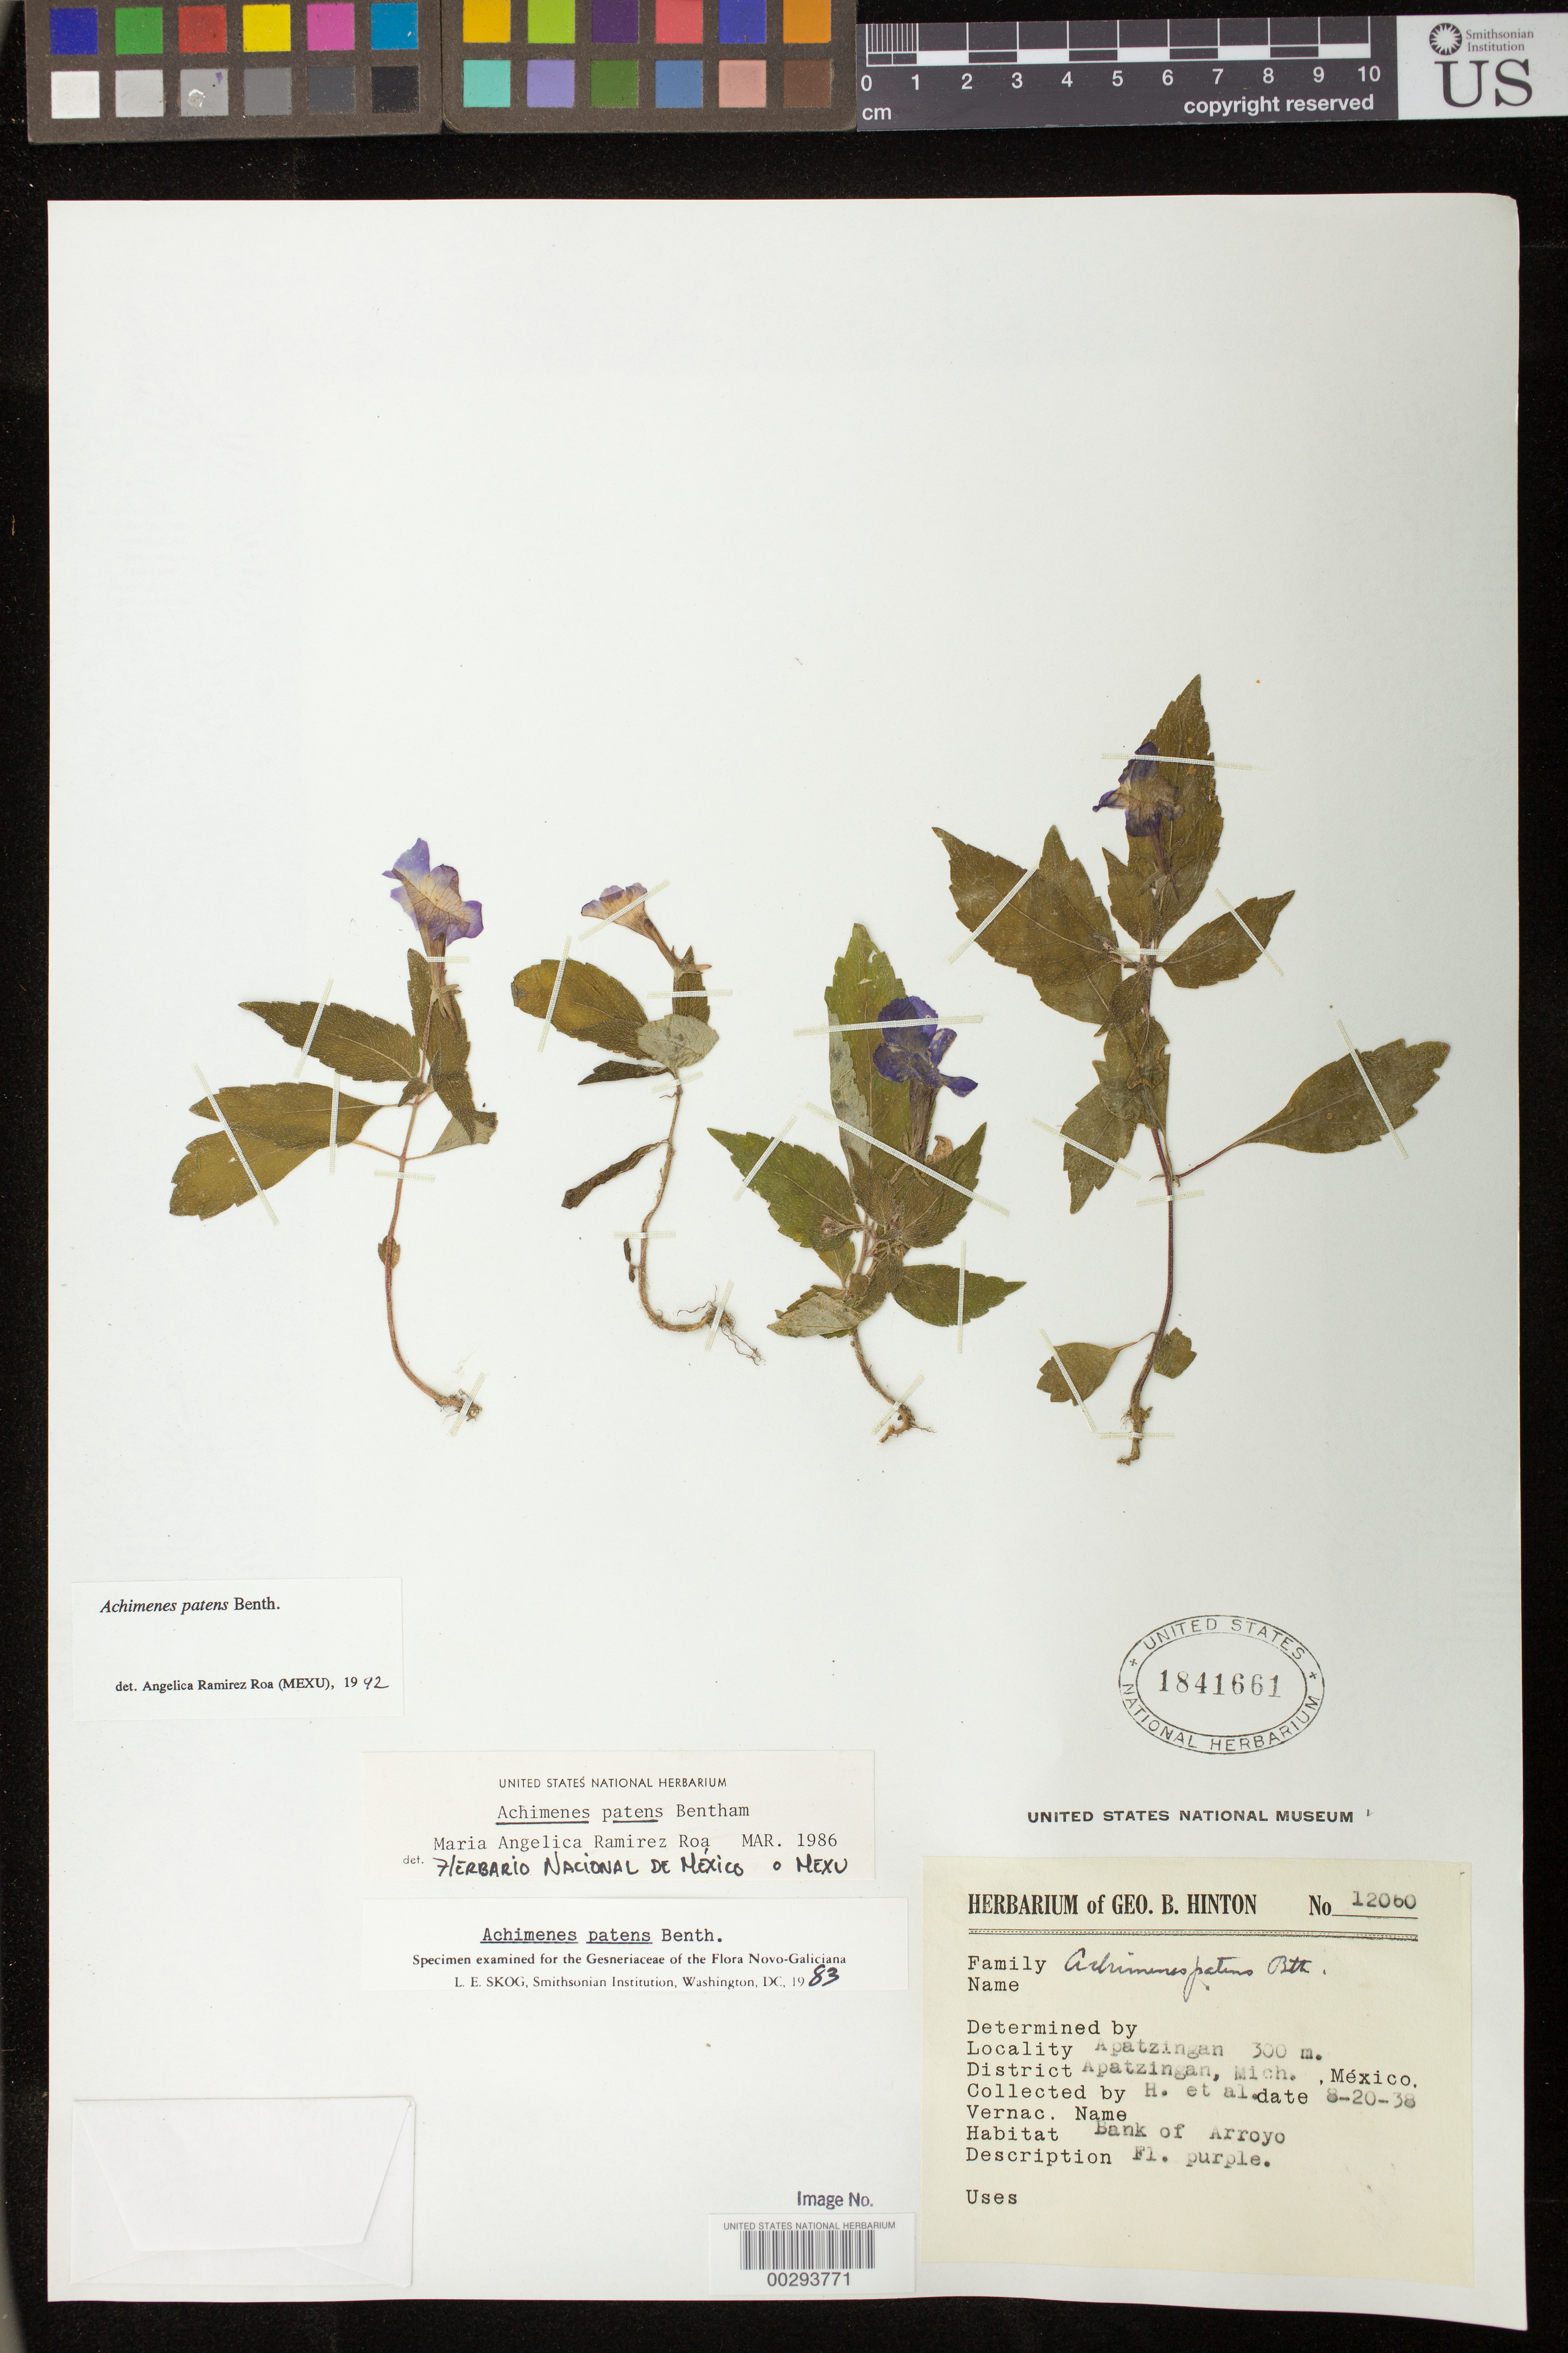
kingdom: Plantae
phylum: Tracheophyta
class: Magnoliopsida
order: Lamiales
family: Gesneriaceae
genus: Achimenes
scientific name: Achimenes patens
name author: Benth.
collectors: G. B. Hinton & et al.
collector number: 12060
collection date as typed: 20 Aug 1938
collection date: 1938-08-20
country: Mexico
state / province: Michoacan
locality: Apatzingan Dist, Apatzingan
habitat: Bank of arroyo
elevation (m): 300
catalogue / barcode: US 1841661